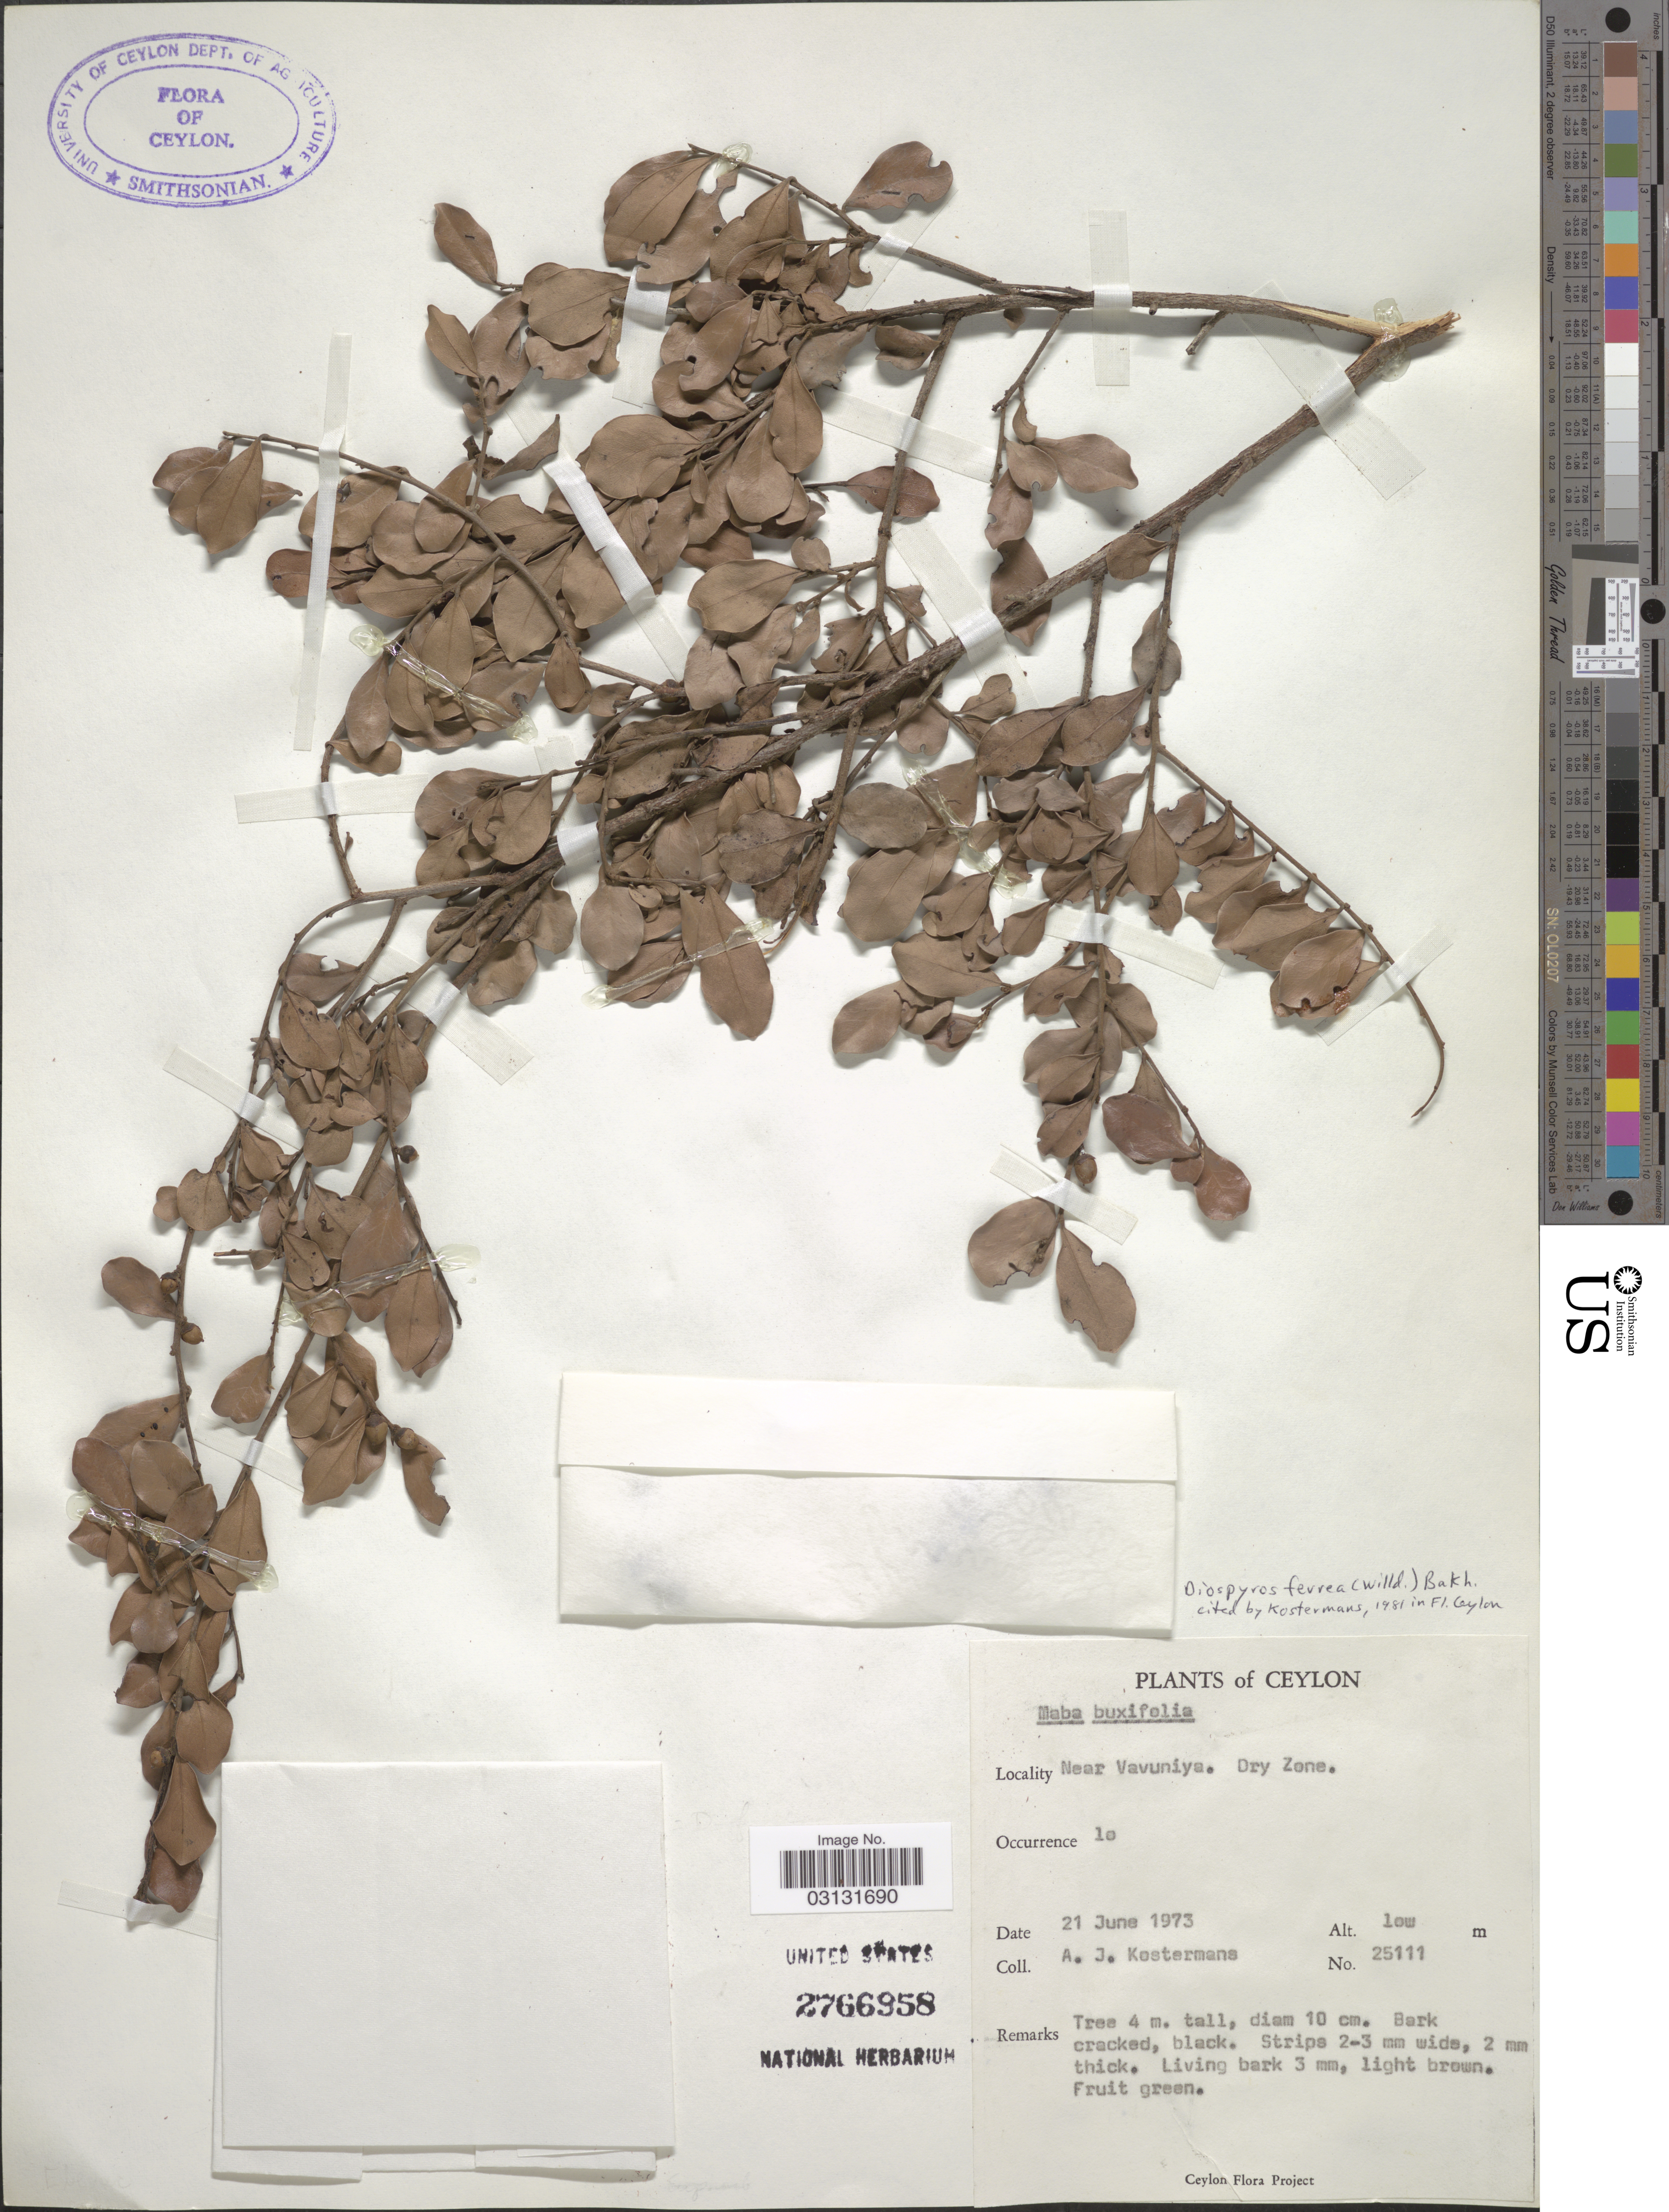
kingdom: Plantae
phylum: Tracheophyta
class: Magnoliopsida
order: Ericales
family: Ebenaceae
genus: Diospyros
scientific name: Diospyros ferrea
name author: (Willd.) Bakh.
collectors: A. J. G. Kostermans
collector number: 25111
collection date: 1973-06-21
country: Sri Lanka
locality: Ceylon. Near Vavuniya.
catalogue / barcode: US 2766958